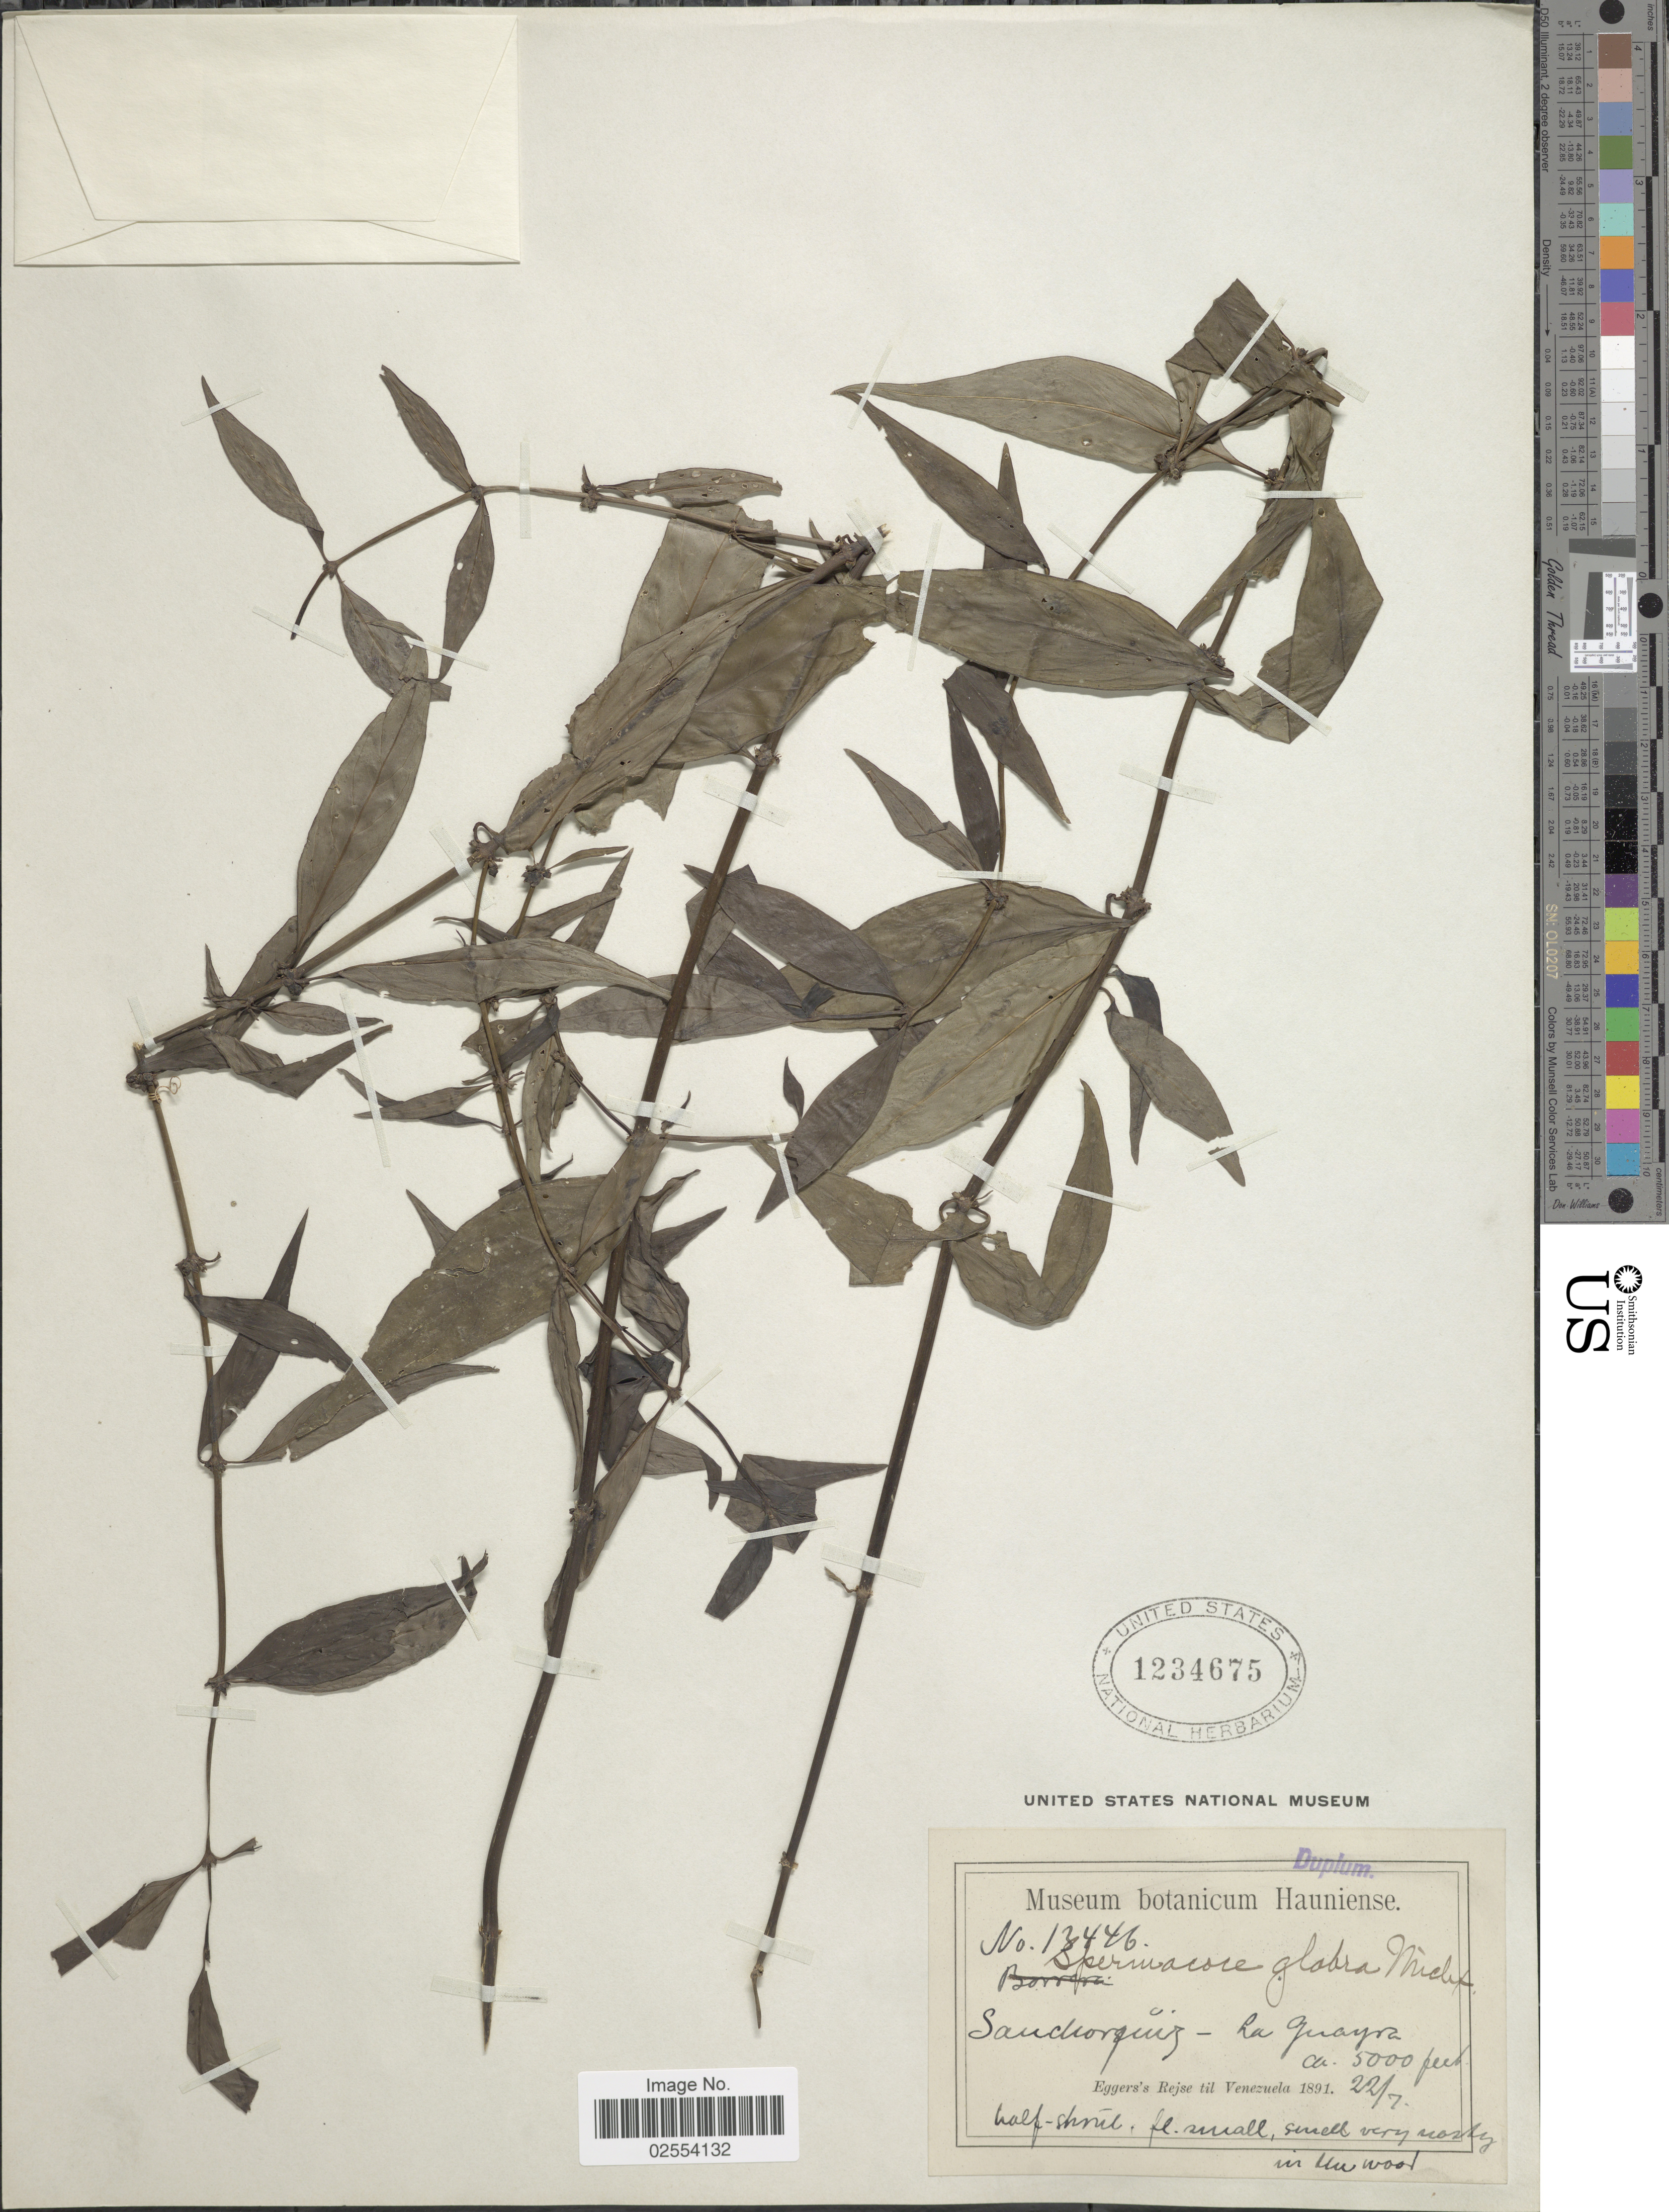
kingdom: Plantae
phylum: Tracheophyta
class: Magnoliopsida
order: Gentianales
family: Rubiaceae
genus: Spermacoce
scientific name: Spermacoce tenuior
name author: L.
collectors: -. Eggers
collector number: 13446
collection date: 1891-07-22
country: Venezuela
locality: Sanchorquiz - La Guayra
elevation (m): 1524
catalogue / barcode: US 1234675